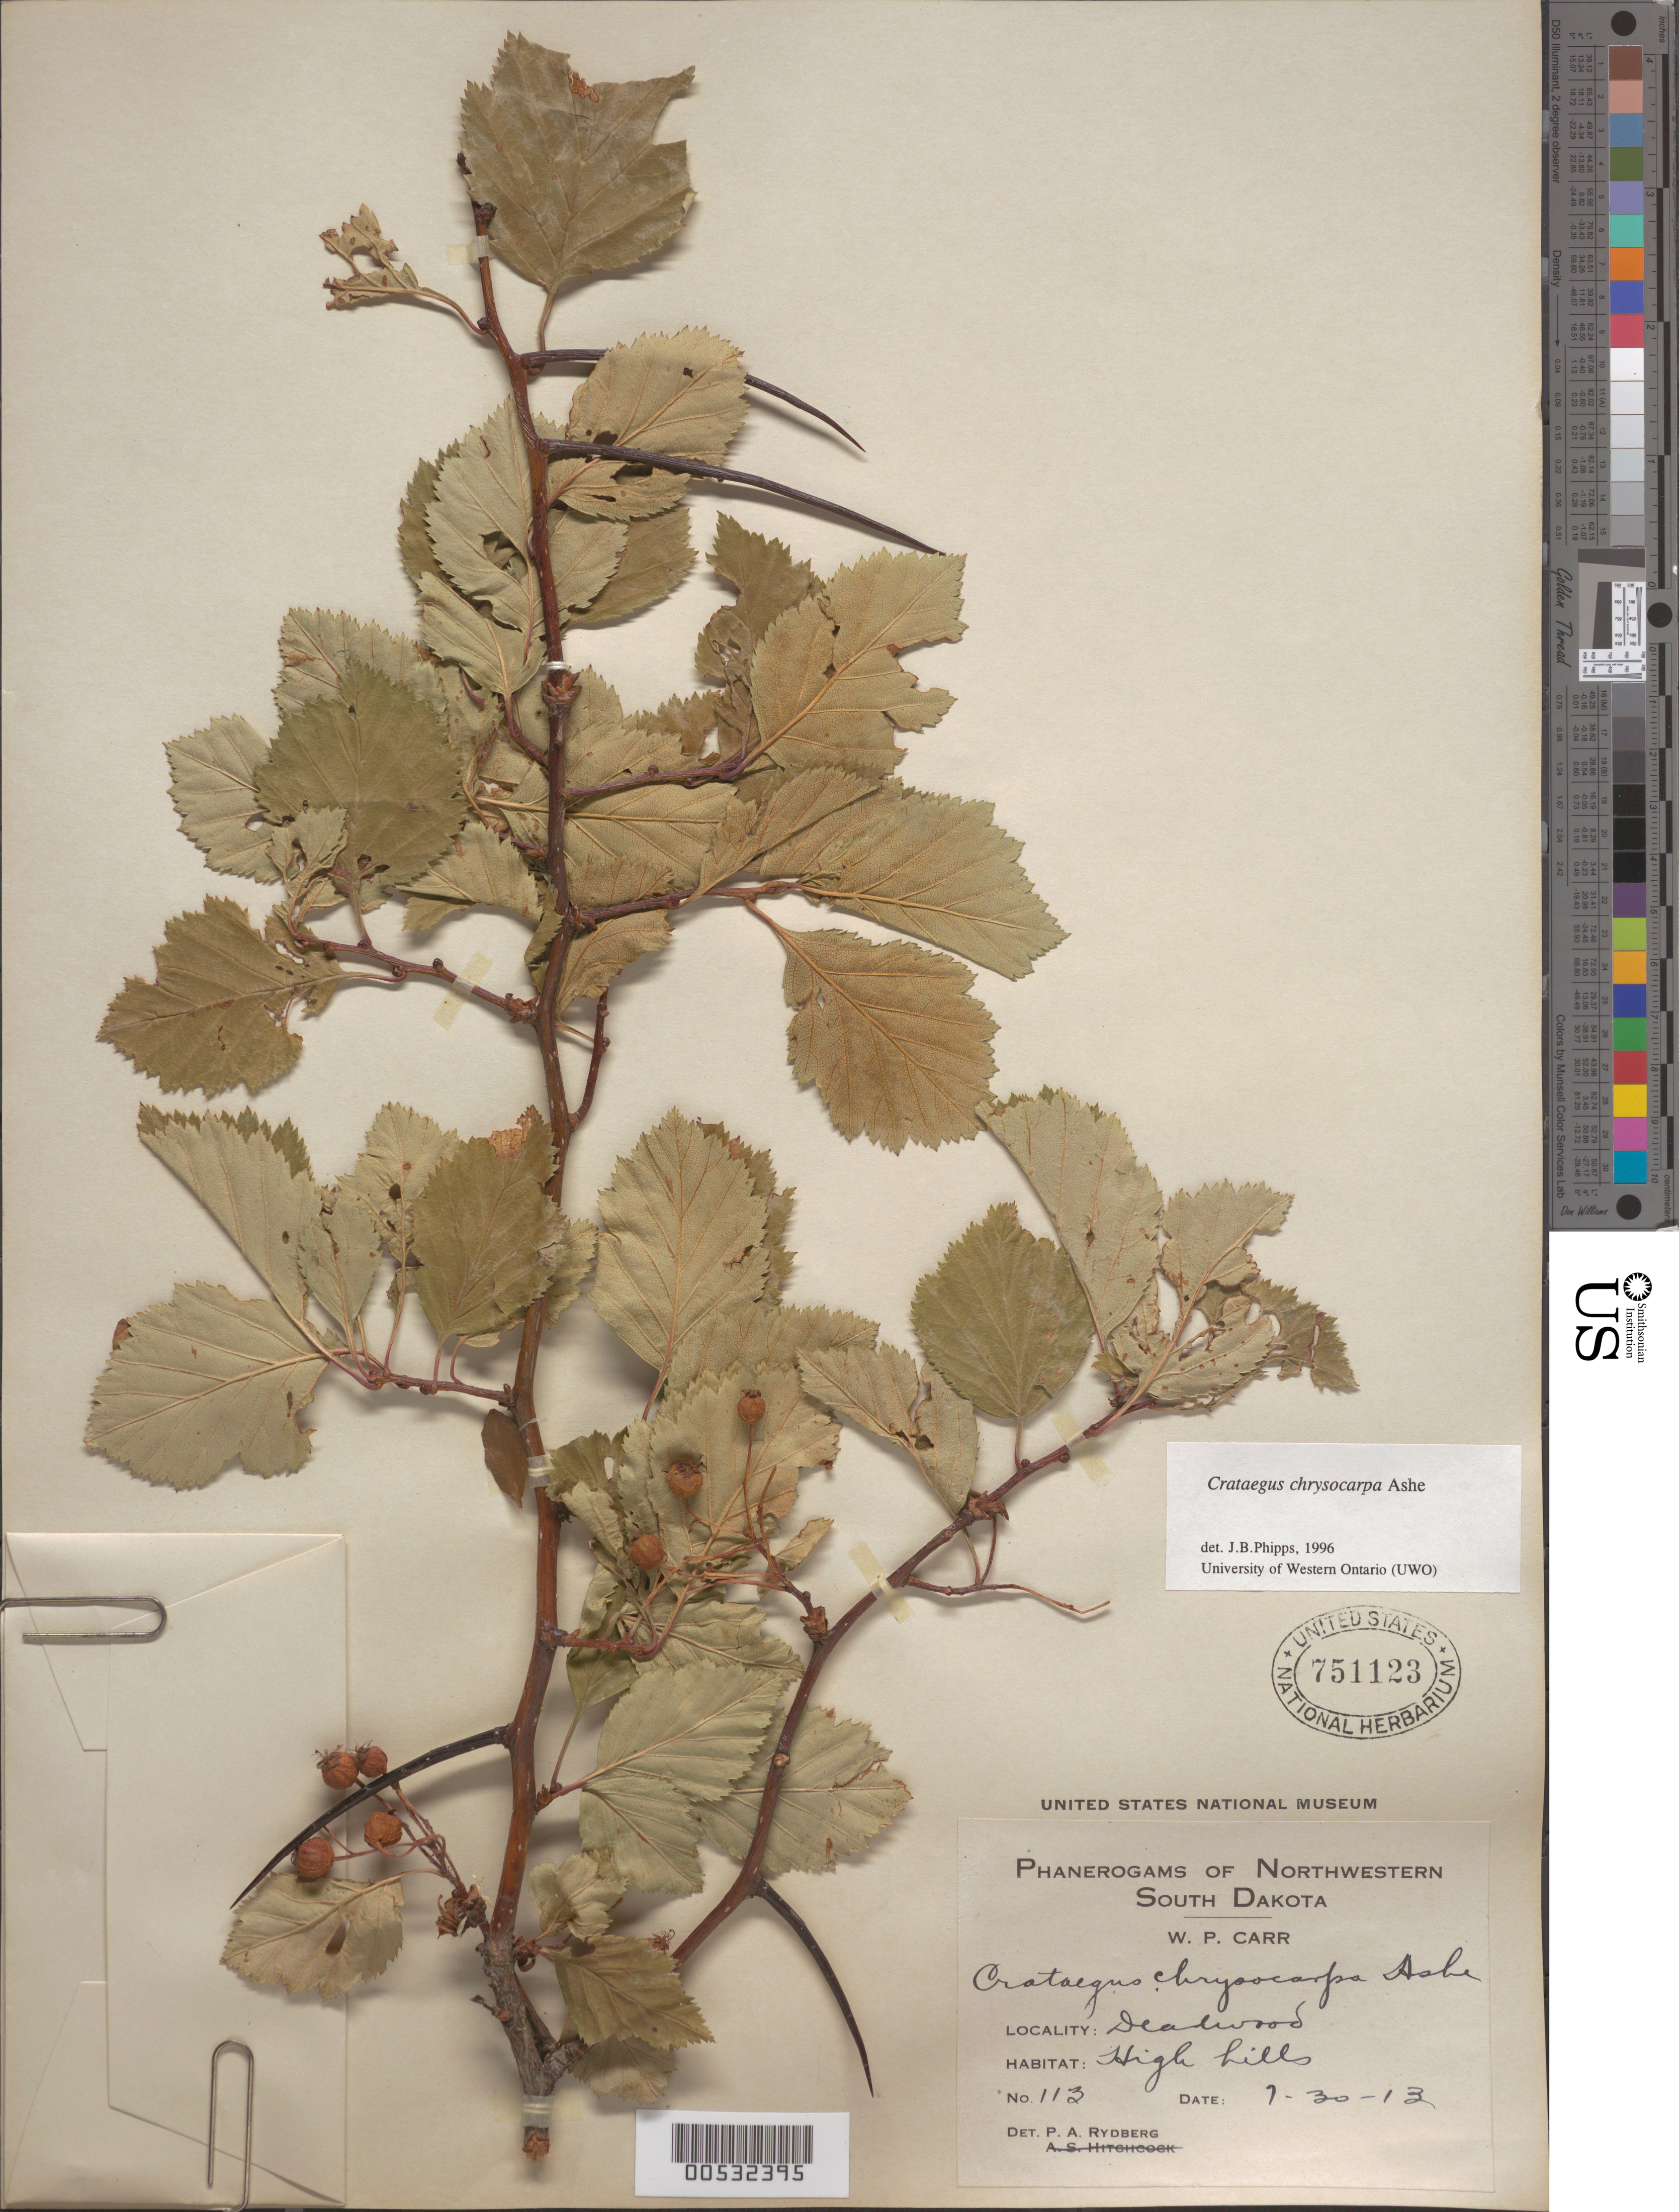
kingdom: Plantae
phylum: Tracheophyta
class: Magnoliopsida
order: Rosales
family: Rosaceae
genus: Crataegus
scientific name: Crataegus chrysocarpa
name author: Ashe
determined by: Rydberg, P. A.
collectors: W. Carr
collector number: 113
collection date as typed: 30 Jul 1913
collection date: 1913-07-30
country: United States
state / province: South Dakota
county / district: Lawrence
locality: Deadwood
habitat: High hills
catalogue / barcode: US 751123